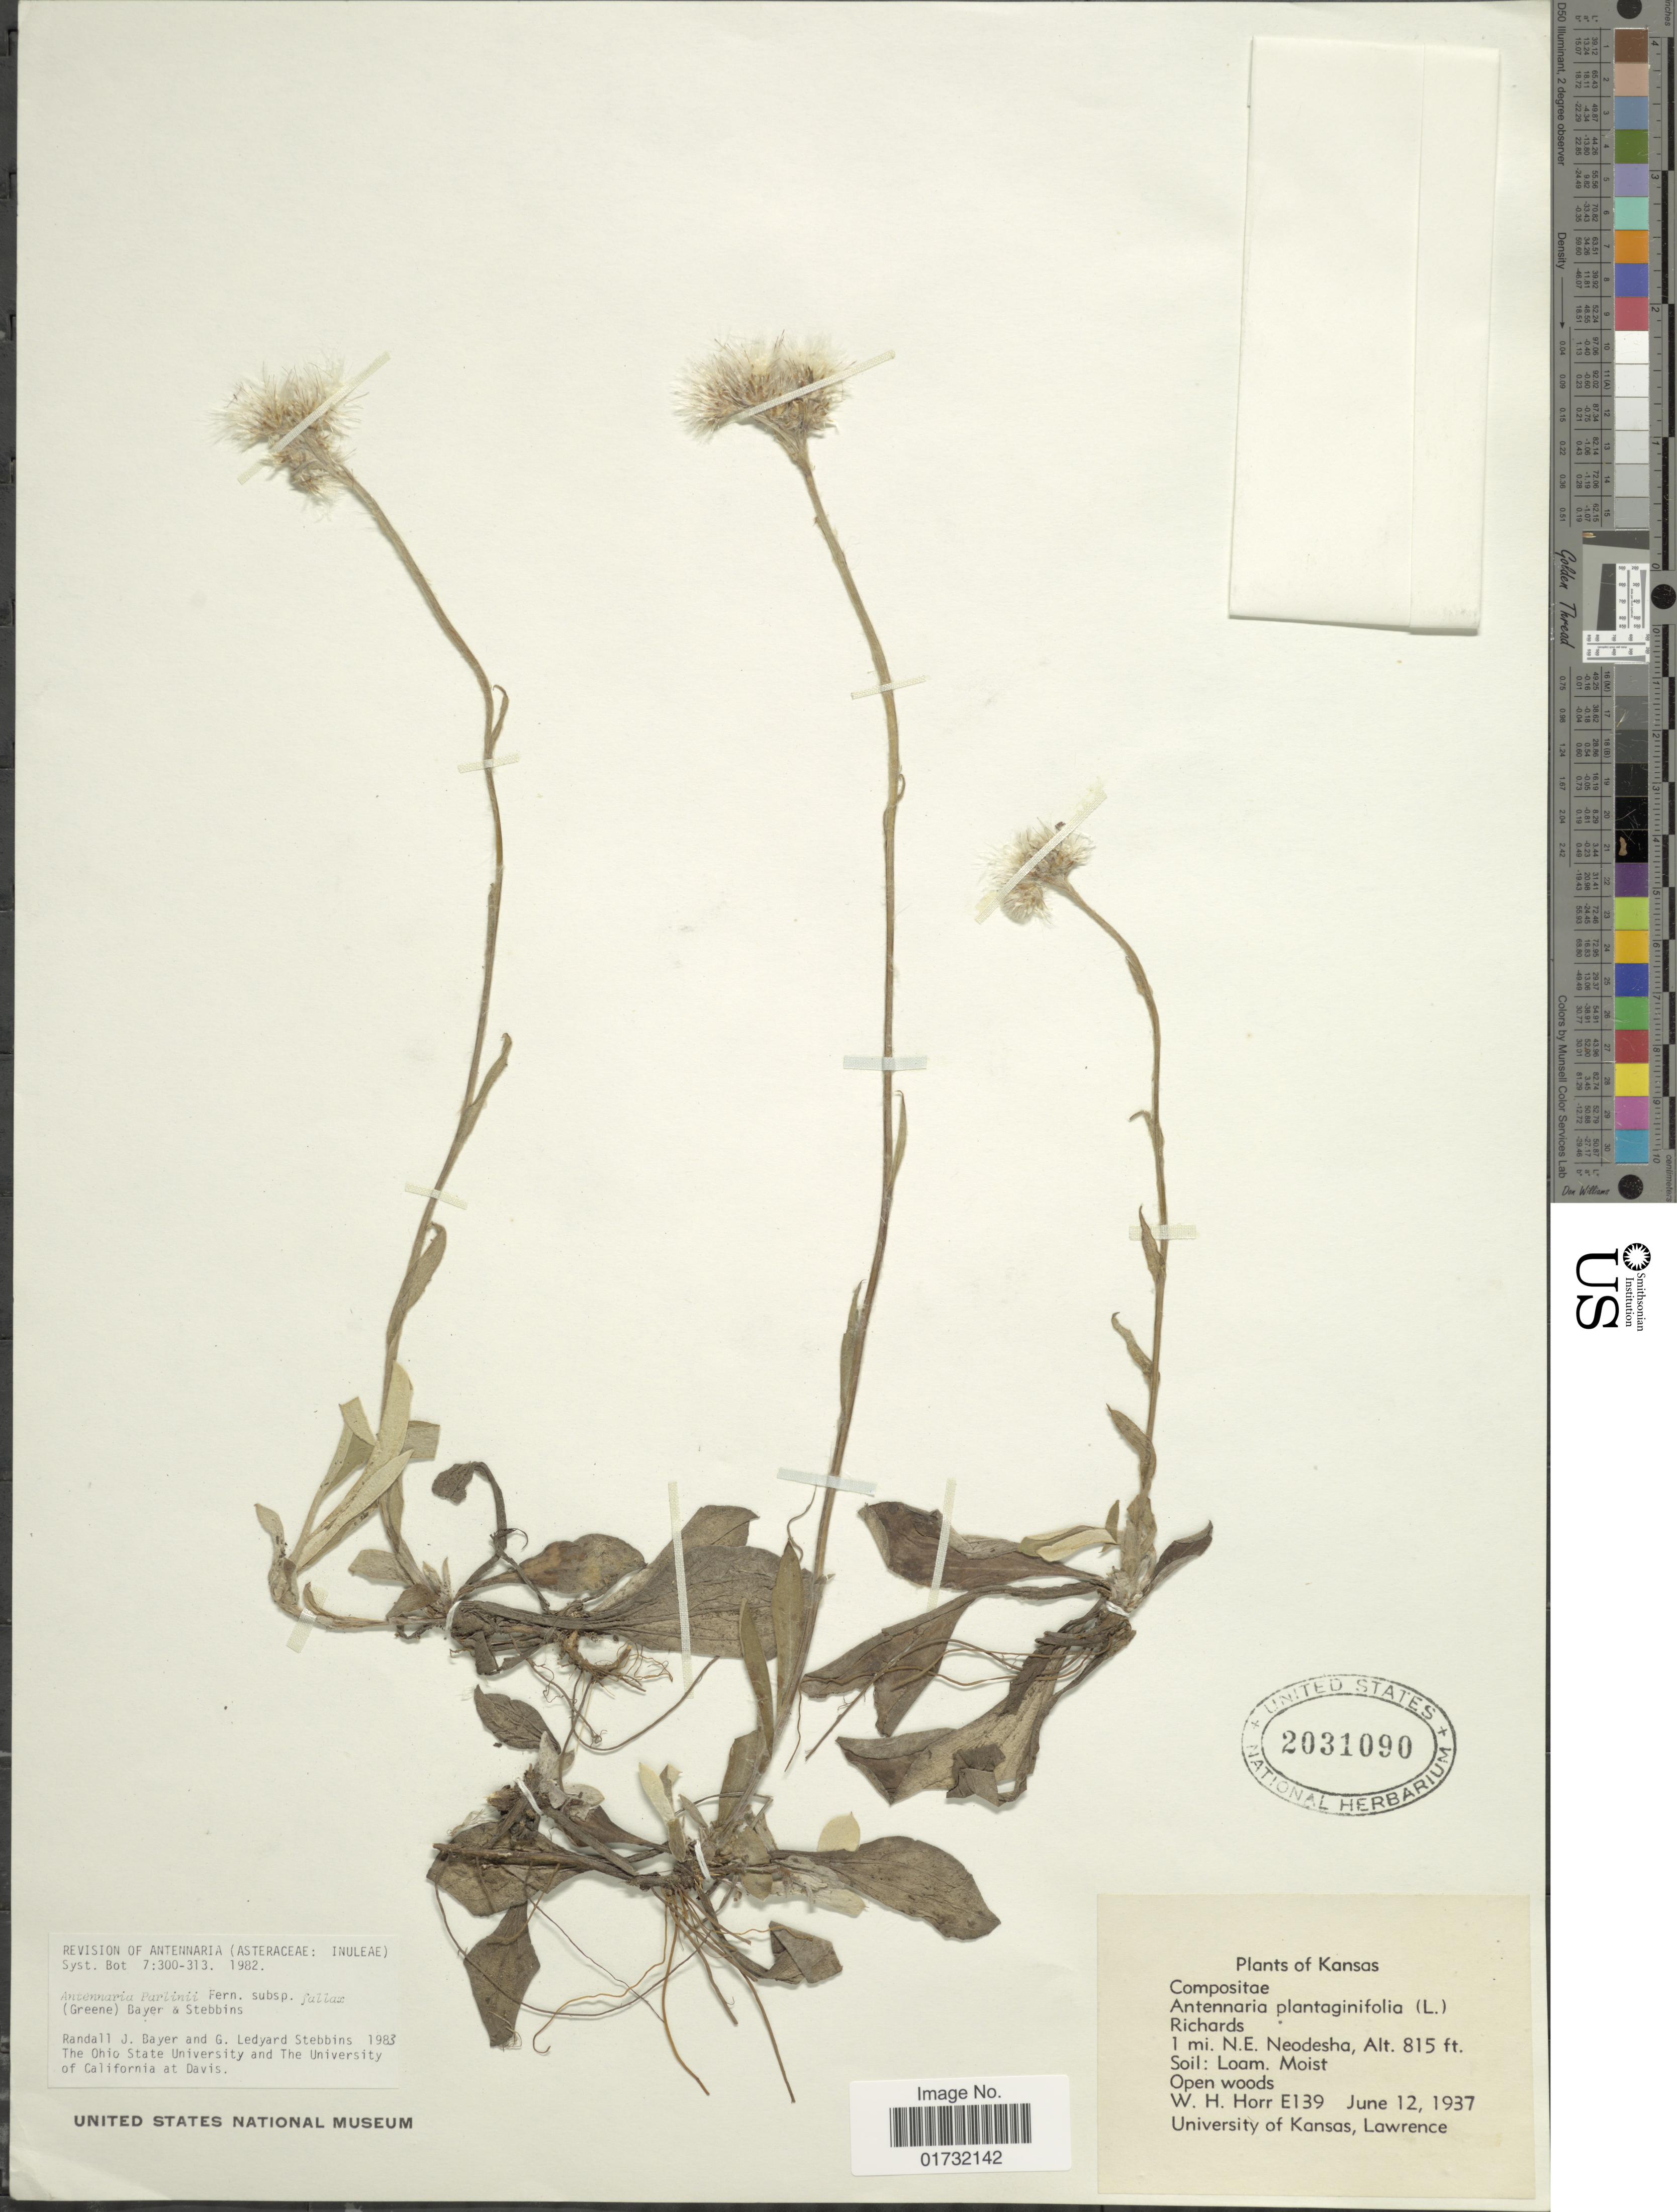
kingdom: Plantae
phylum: Tracheophyta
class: Magnoliopsida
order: Asterales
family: Asteraceae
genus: Antennaria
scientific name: Antennaria parlinii subsp. fallax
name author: (Greene) R.J. Bayer & Stebbins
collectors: W. H. Horr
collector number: E139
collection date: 1937-06-12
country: United States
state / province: Kansas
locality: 1 mi. N.E. Neodesha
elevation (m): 248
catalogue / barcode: US 2031090